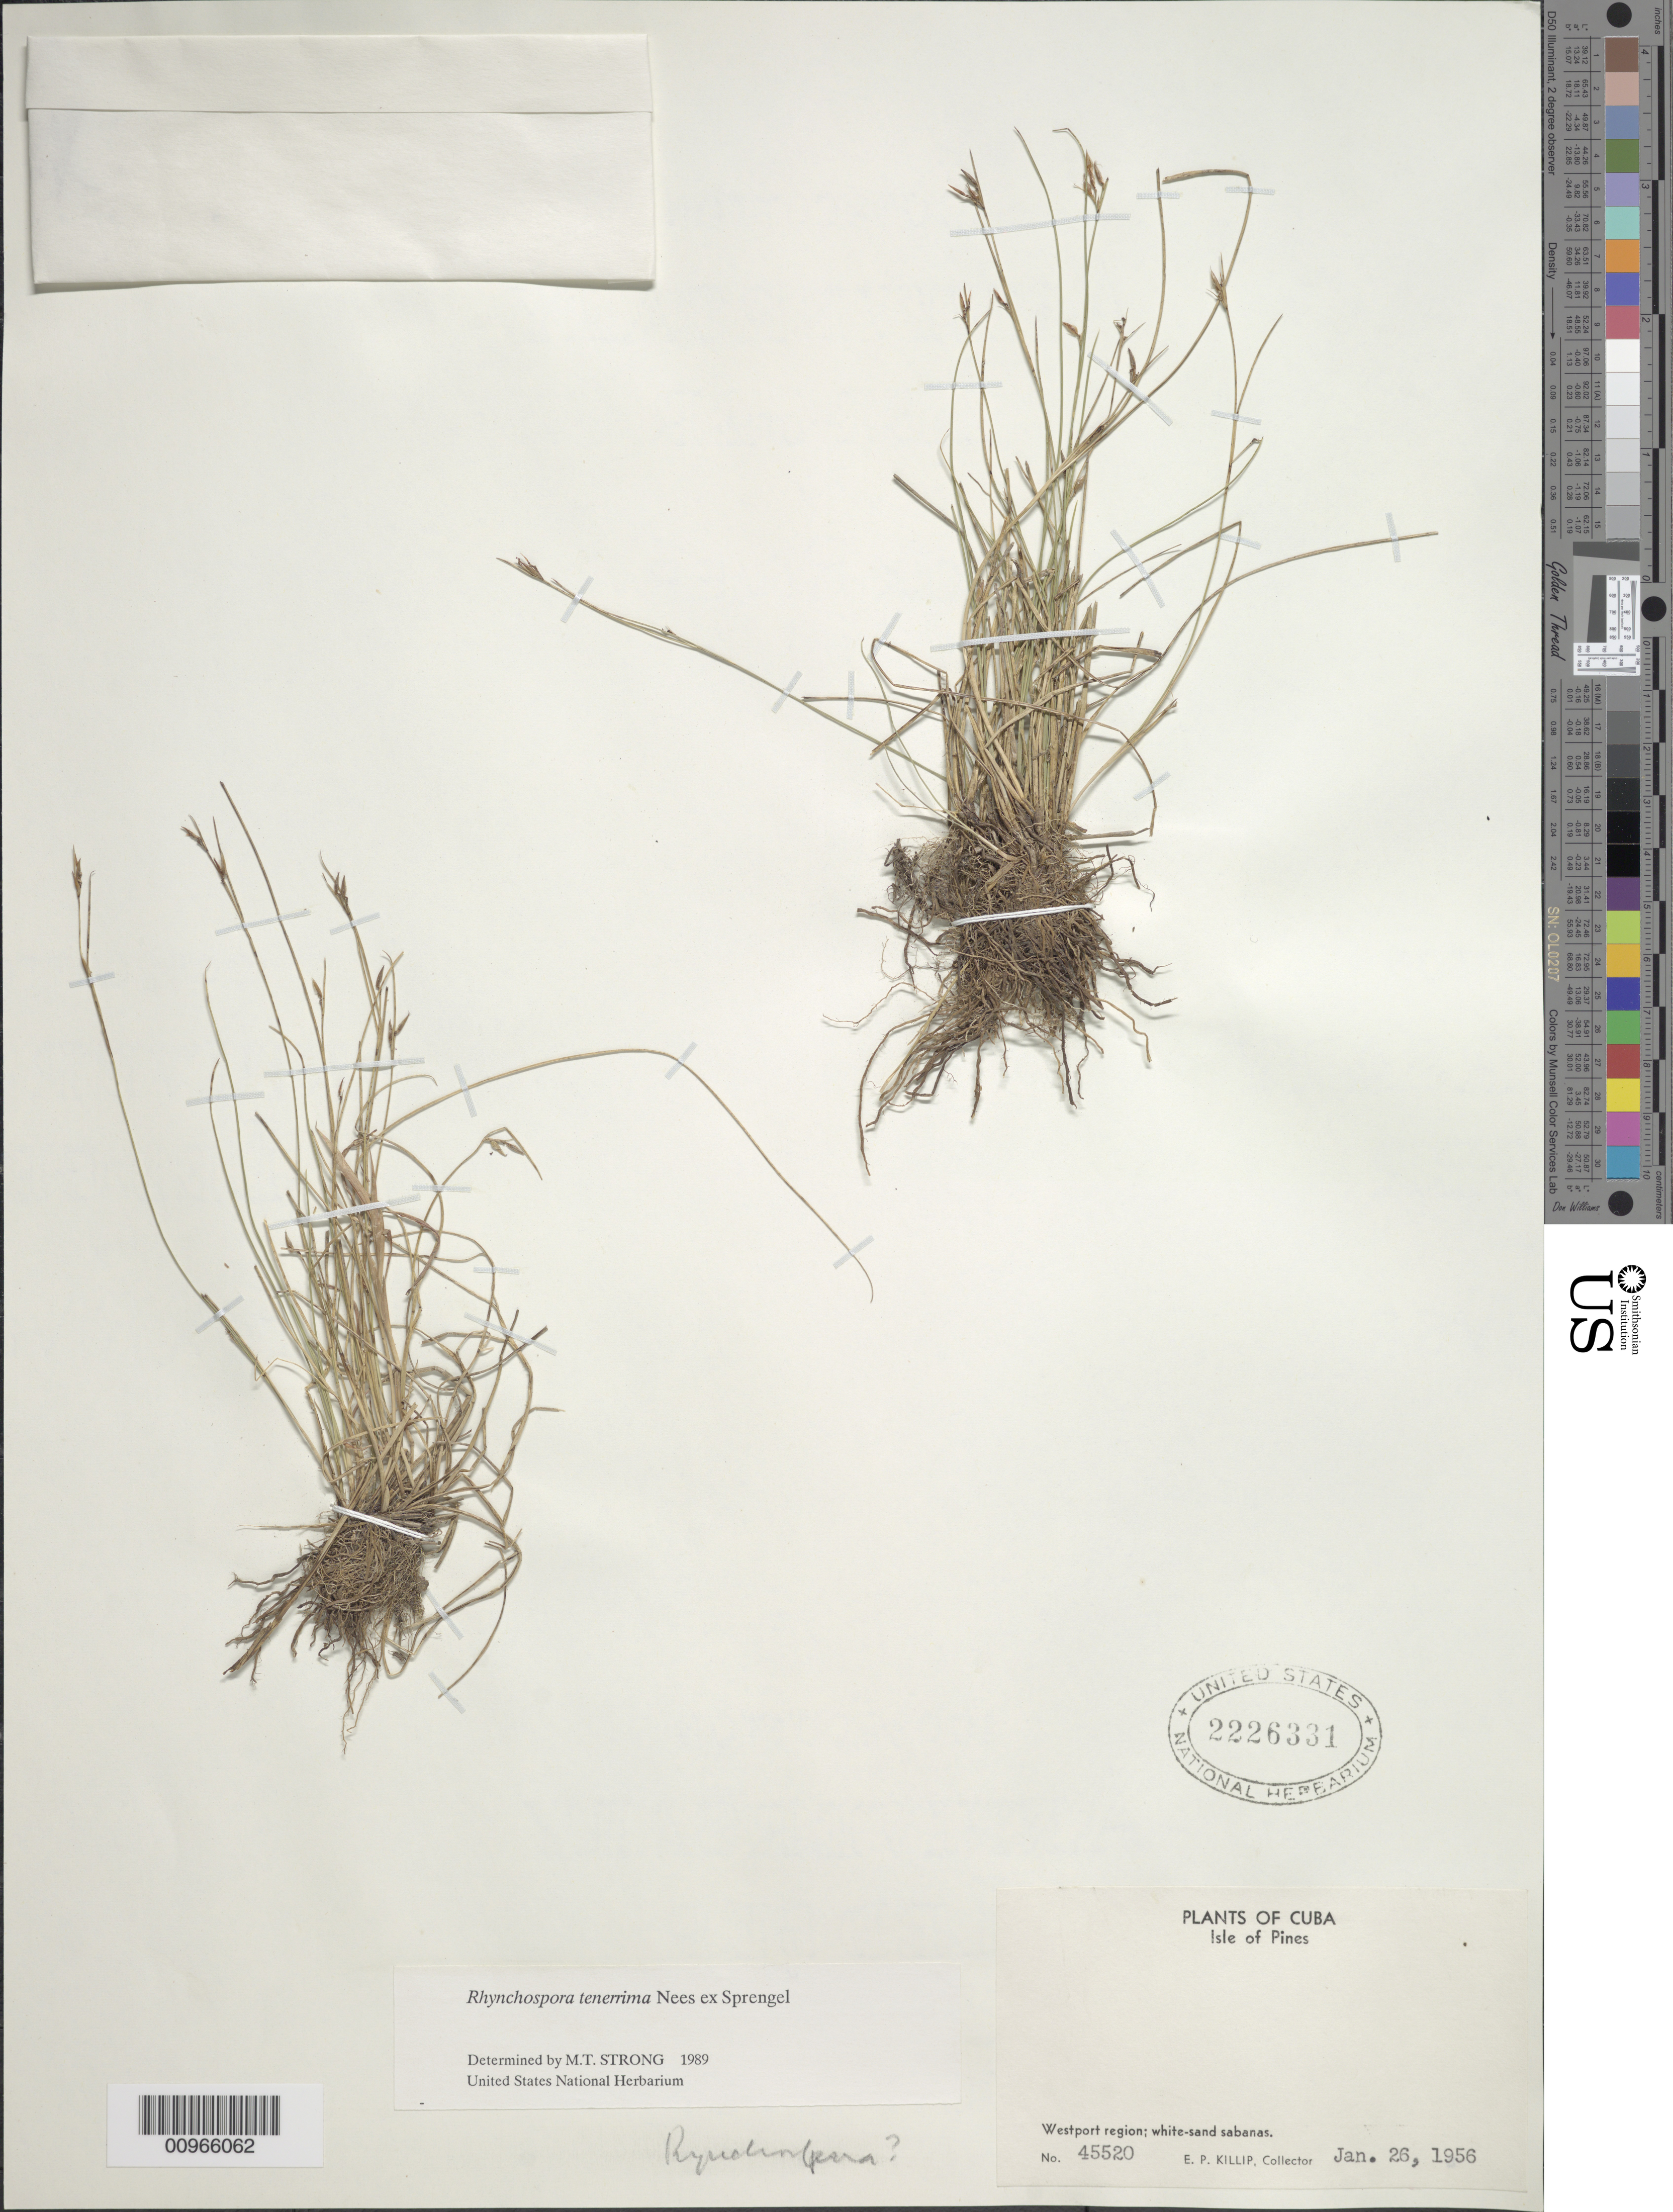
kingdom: Plantae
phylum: Tracheophyta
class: Liliopsida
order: Poales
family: Cyperaceae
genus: Rhynchospora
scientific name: Rhynchospora tenerrima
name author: Nees ex Spreng.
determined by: Strong, M. T., (US), Smithsonian Institution - National Museum of Natural History (UNITED STATES)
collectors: E. P. Killip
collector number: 45520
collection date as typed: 26 Jan 1956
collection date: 1956-01-26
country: Cuba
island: Isla de la Juventud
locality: Westport region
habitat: White-sand sabanas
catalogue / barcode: US 2226331